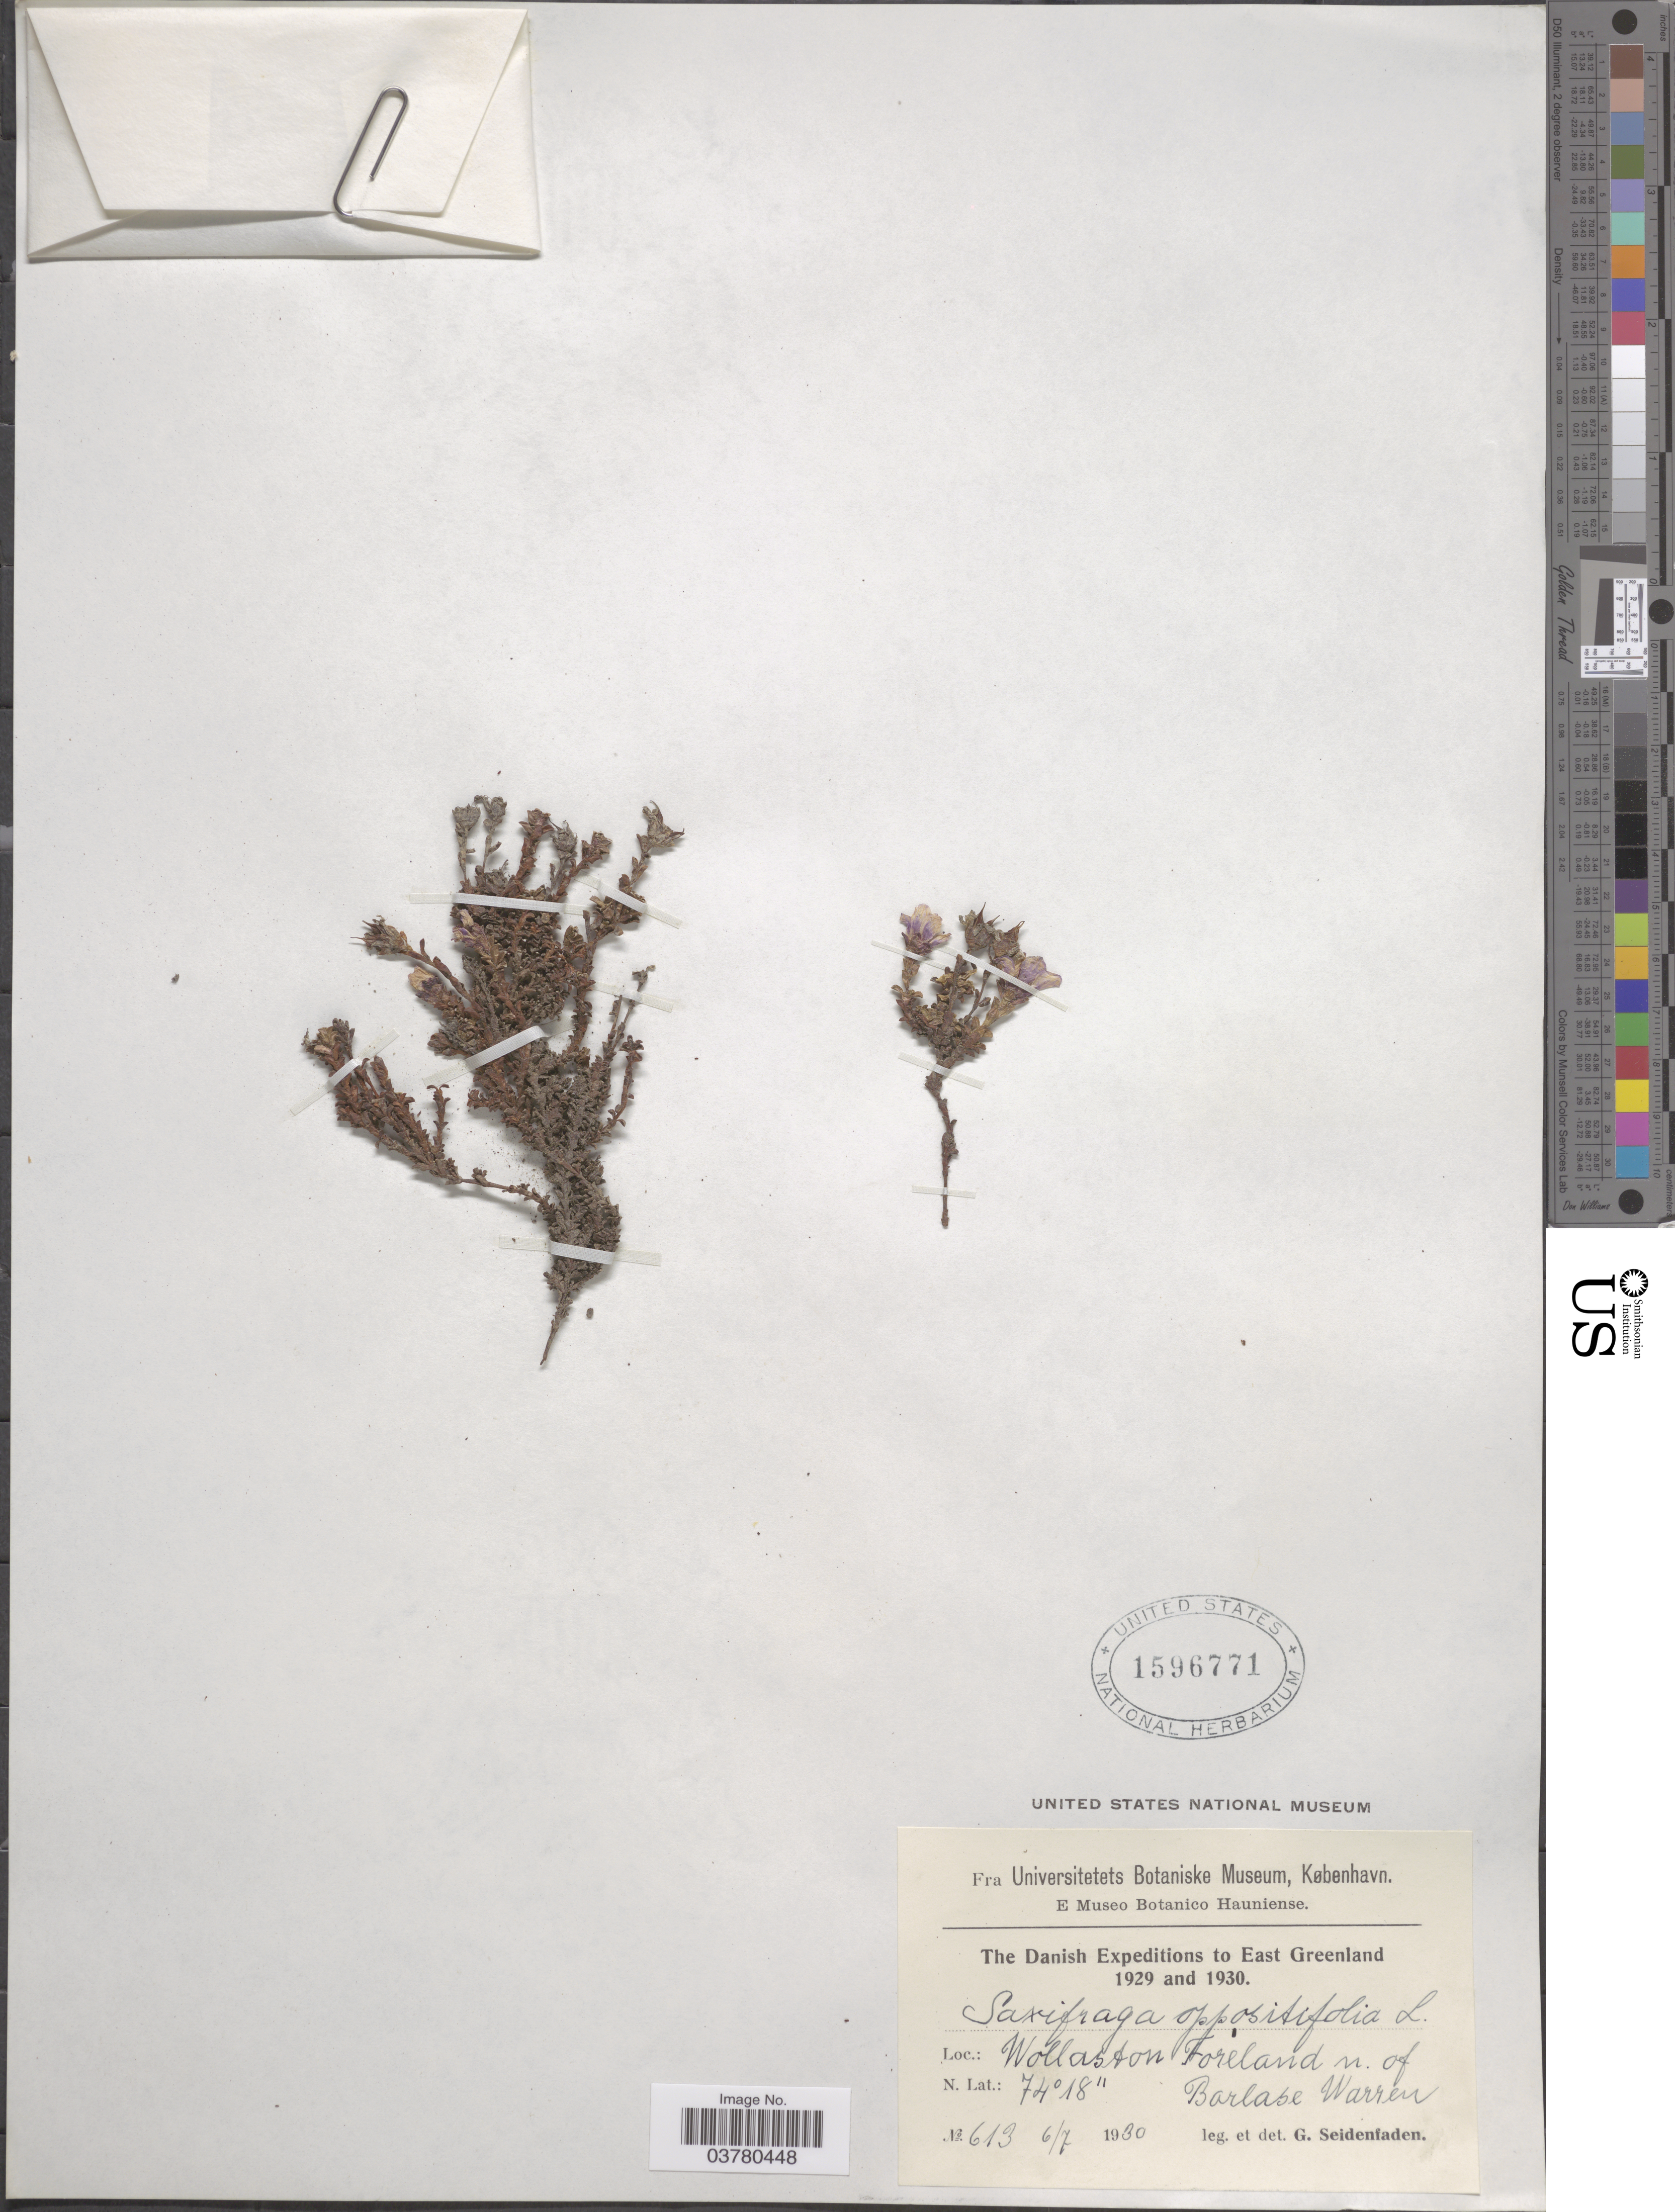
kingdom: Plantae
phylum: Tracheophyta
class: Magnoliopsida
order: Saxifragales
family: Saxifragaceae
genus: Saxifraga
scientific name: Saxifraga oppositifolia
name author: L.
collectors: G. Seidenfaden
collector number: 613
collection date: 1930-07-06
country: Greenland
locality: The Danish Expeditions to East Greenland 1929 and 1930. Wollaston Foreland n. of Borlase Warren.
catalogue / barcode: US 1596771